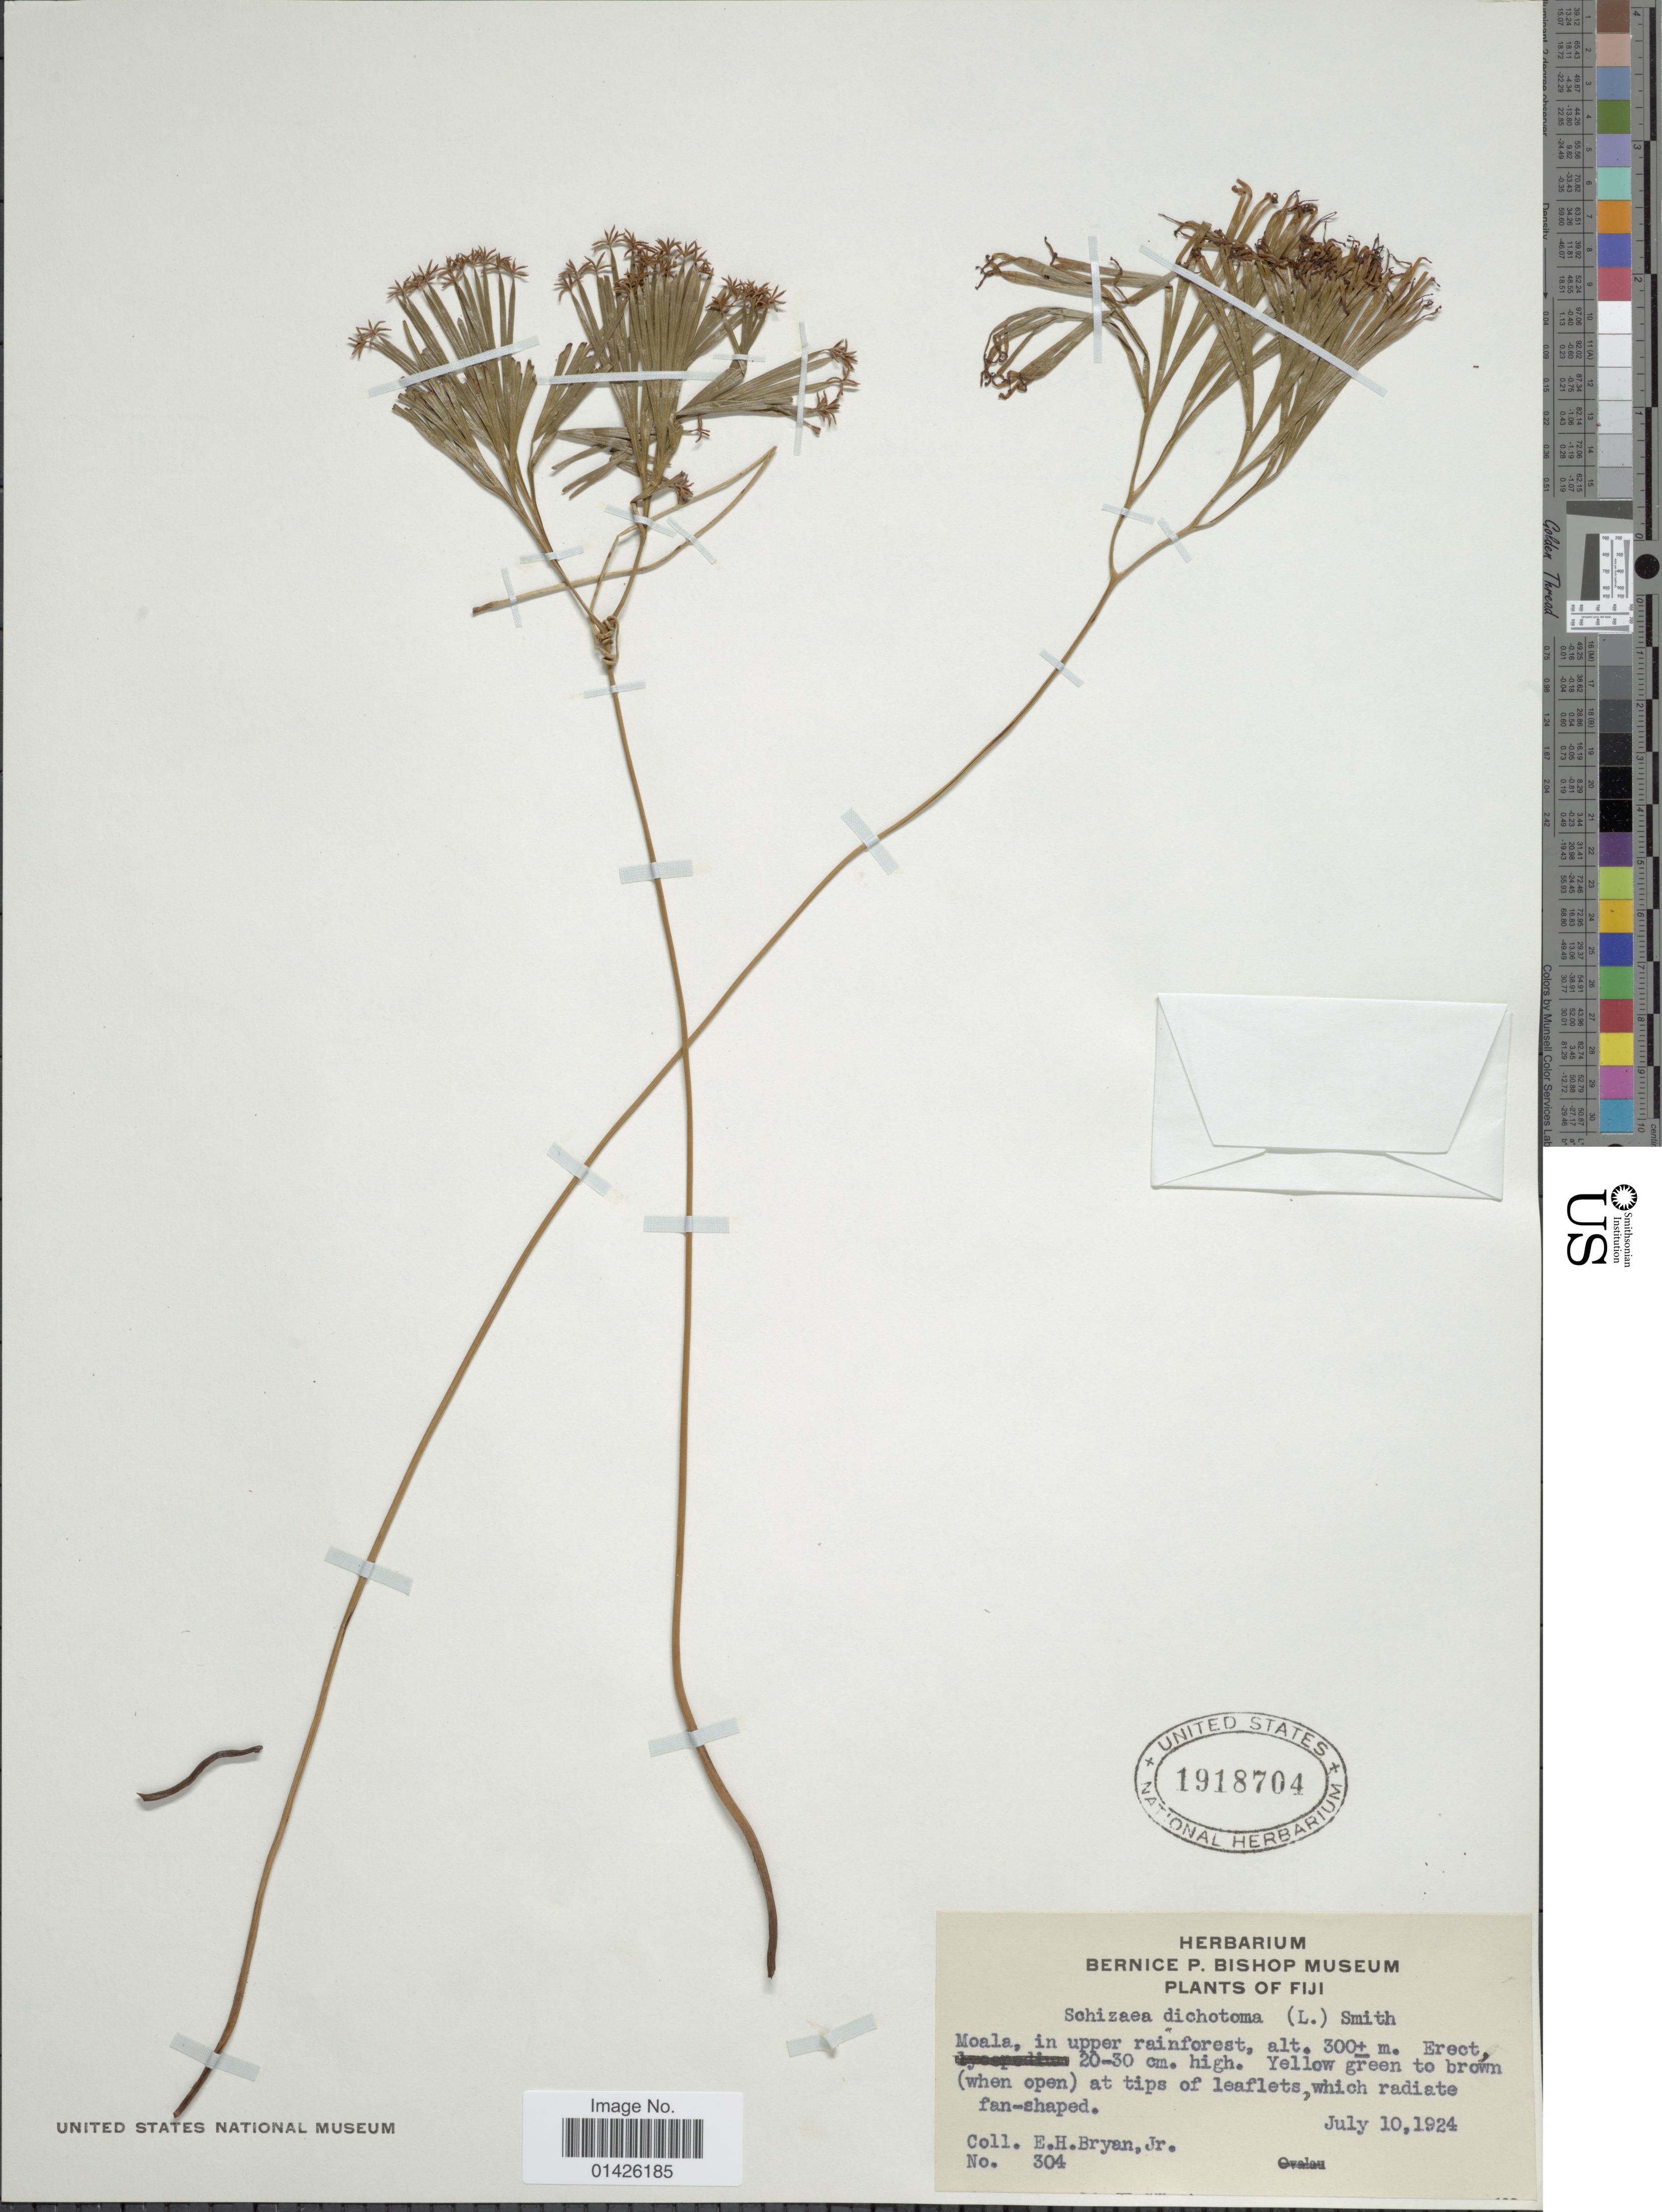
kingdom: Plantae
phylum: Tracheophyta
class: Polypodiopsida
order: Schizaeales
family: Schizaeaceae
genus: Schizaea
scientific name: Schizaea dichotoma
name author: (L.) J. Sm.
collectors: E. Bryan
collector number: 304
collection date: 1924-07-10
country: Fiji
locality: Moala, in upper rainforest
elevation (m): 300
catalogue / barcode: US 1918704